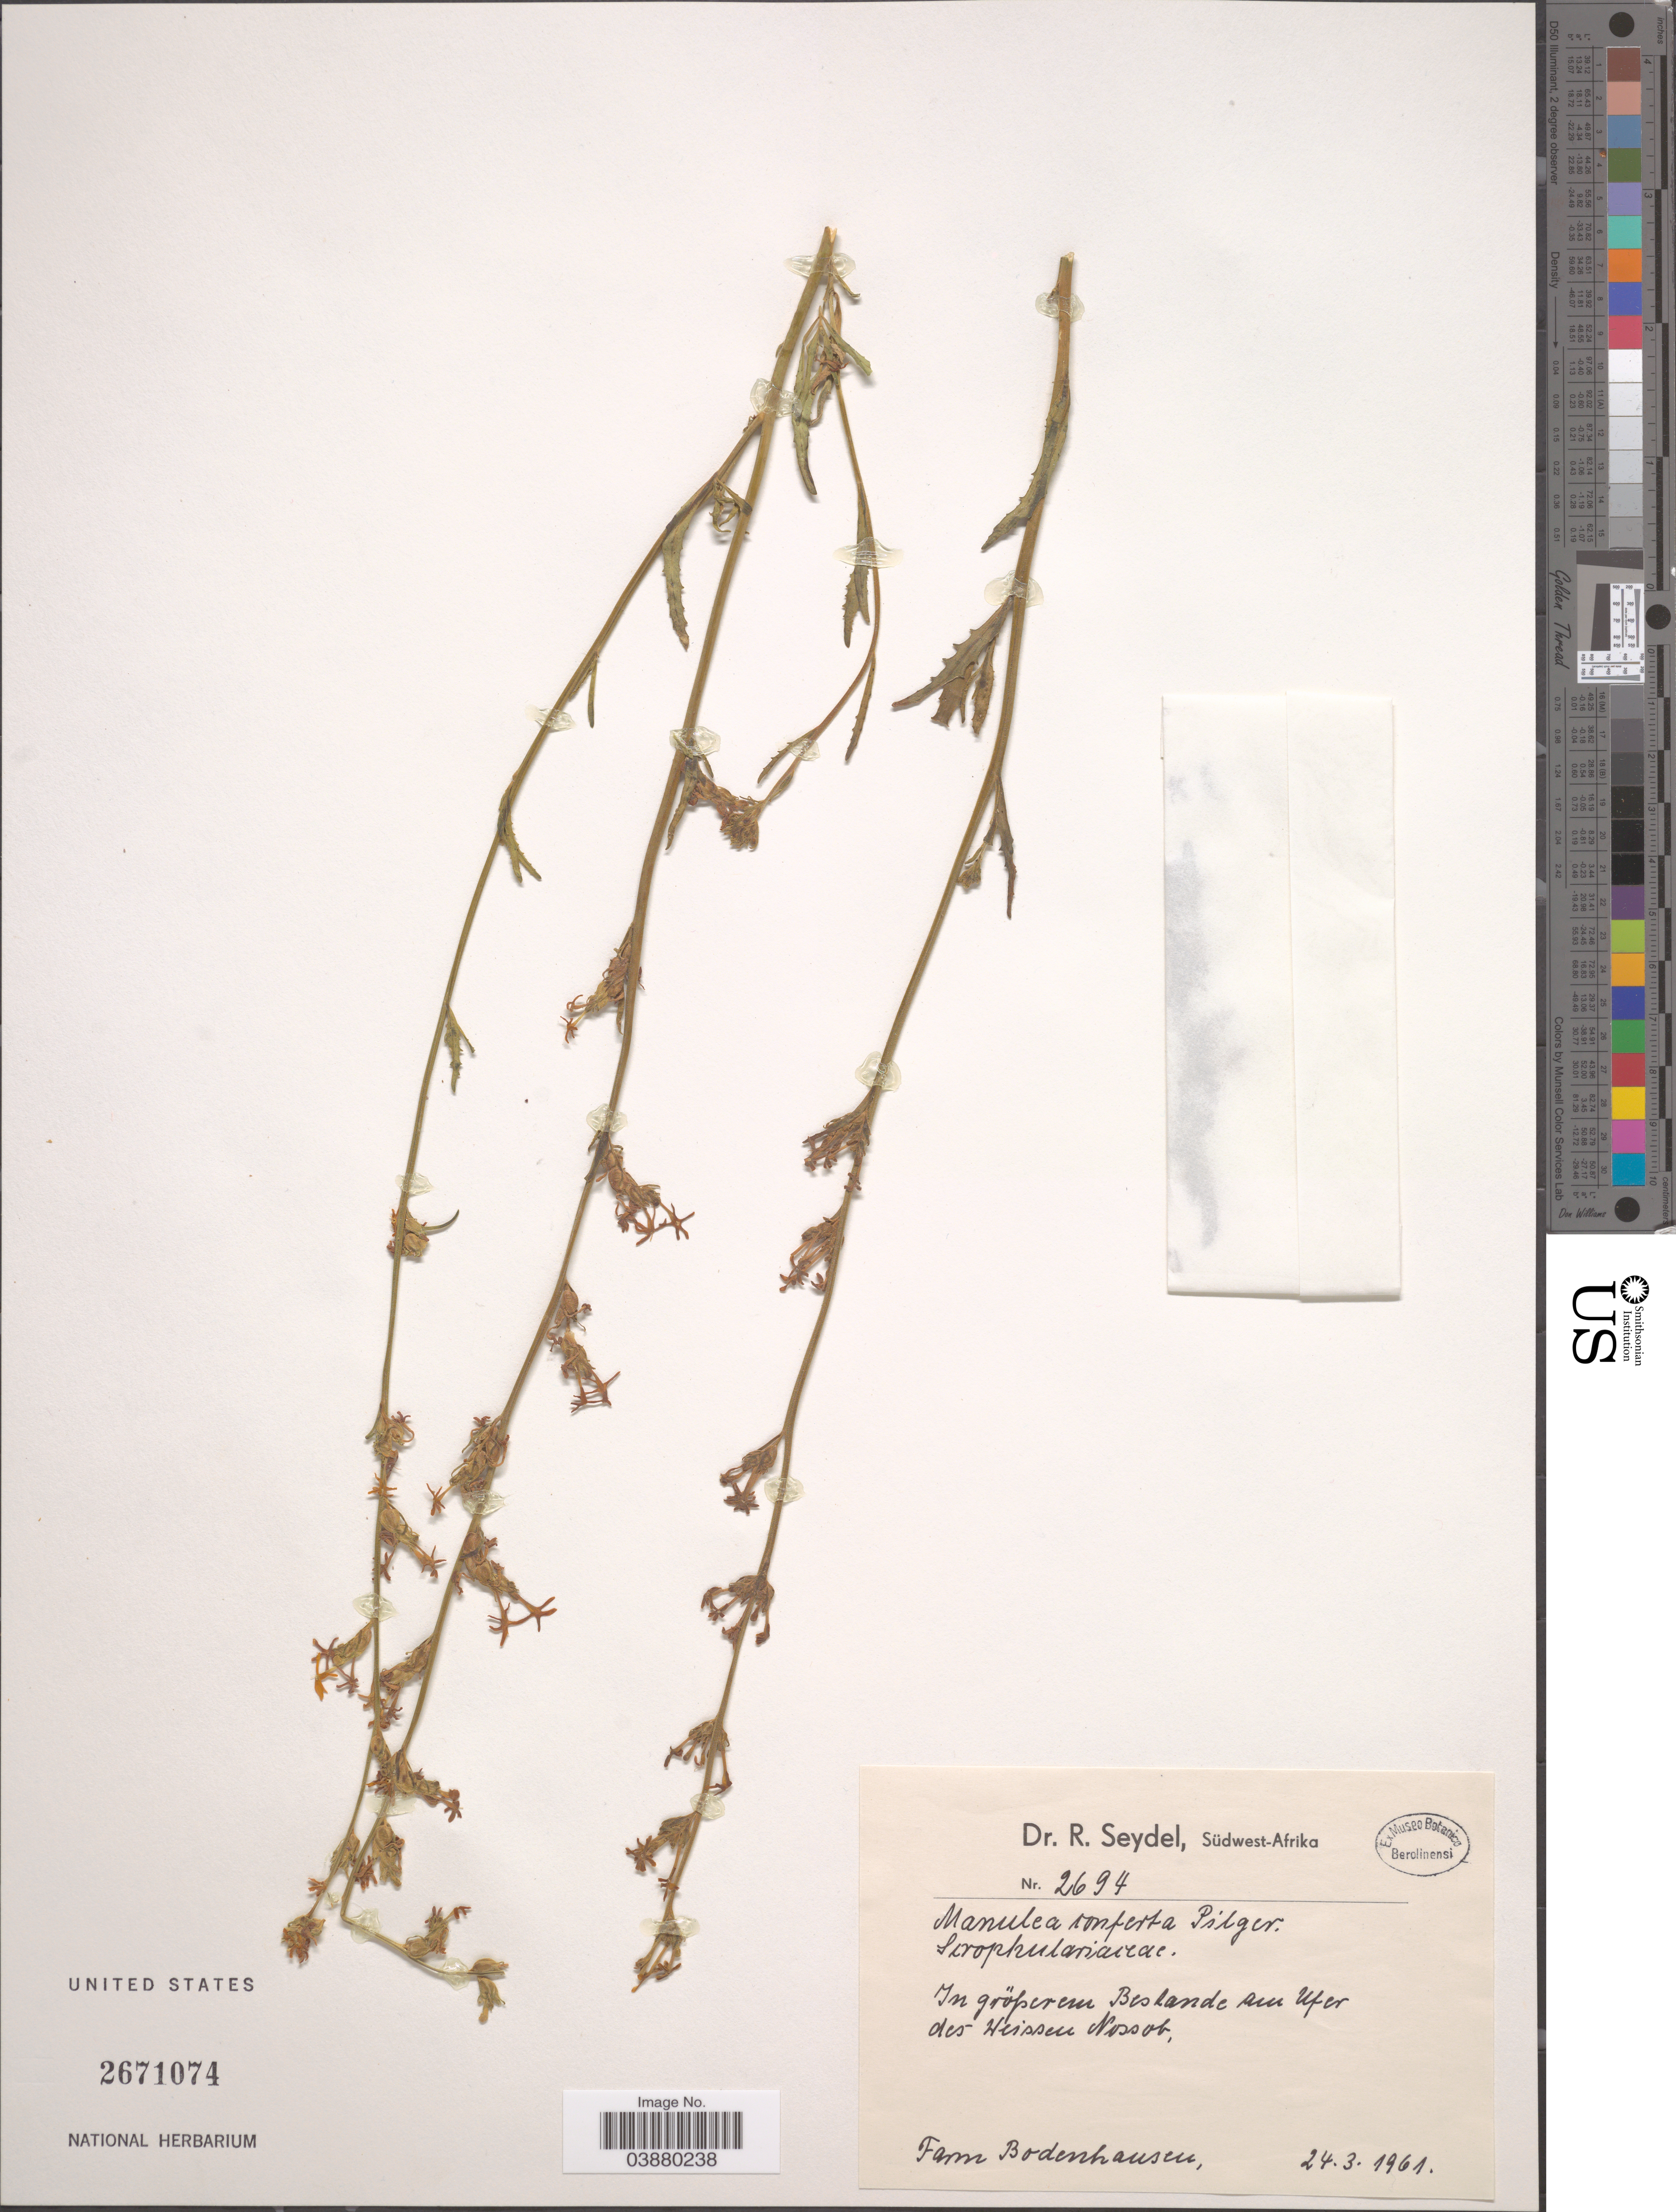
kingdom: Plantae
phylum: Tracheophyta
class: Magnoliopsida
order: Lamiales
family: Scrophulariaceae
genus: Manulea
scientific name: Manulea conferta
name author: Pilg.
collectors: R. Seydel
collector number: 2694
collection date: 1961-03-24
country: Namibia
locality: Südwest-Afrika. Farm Bodenhausen.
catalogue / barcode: US 2671074